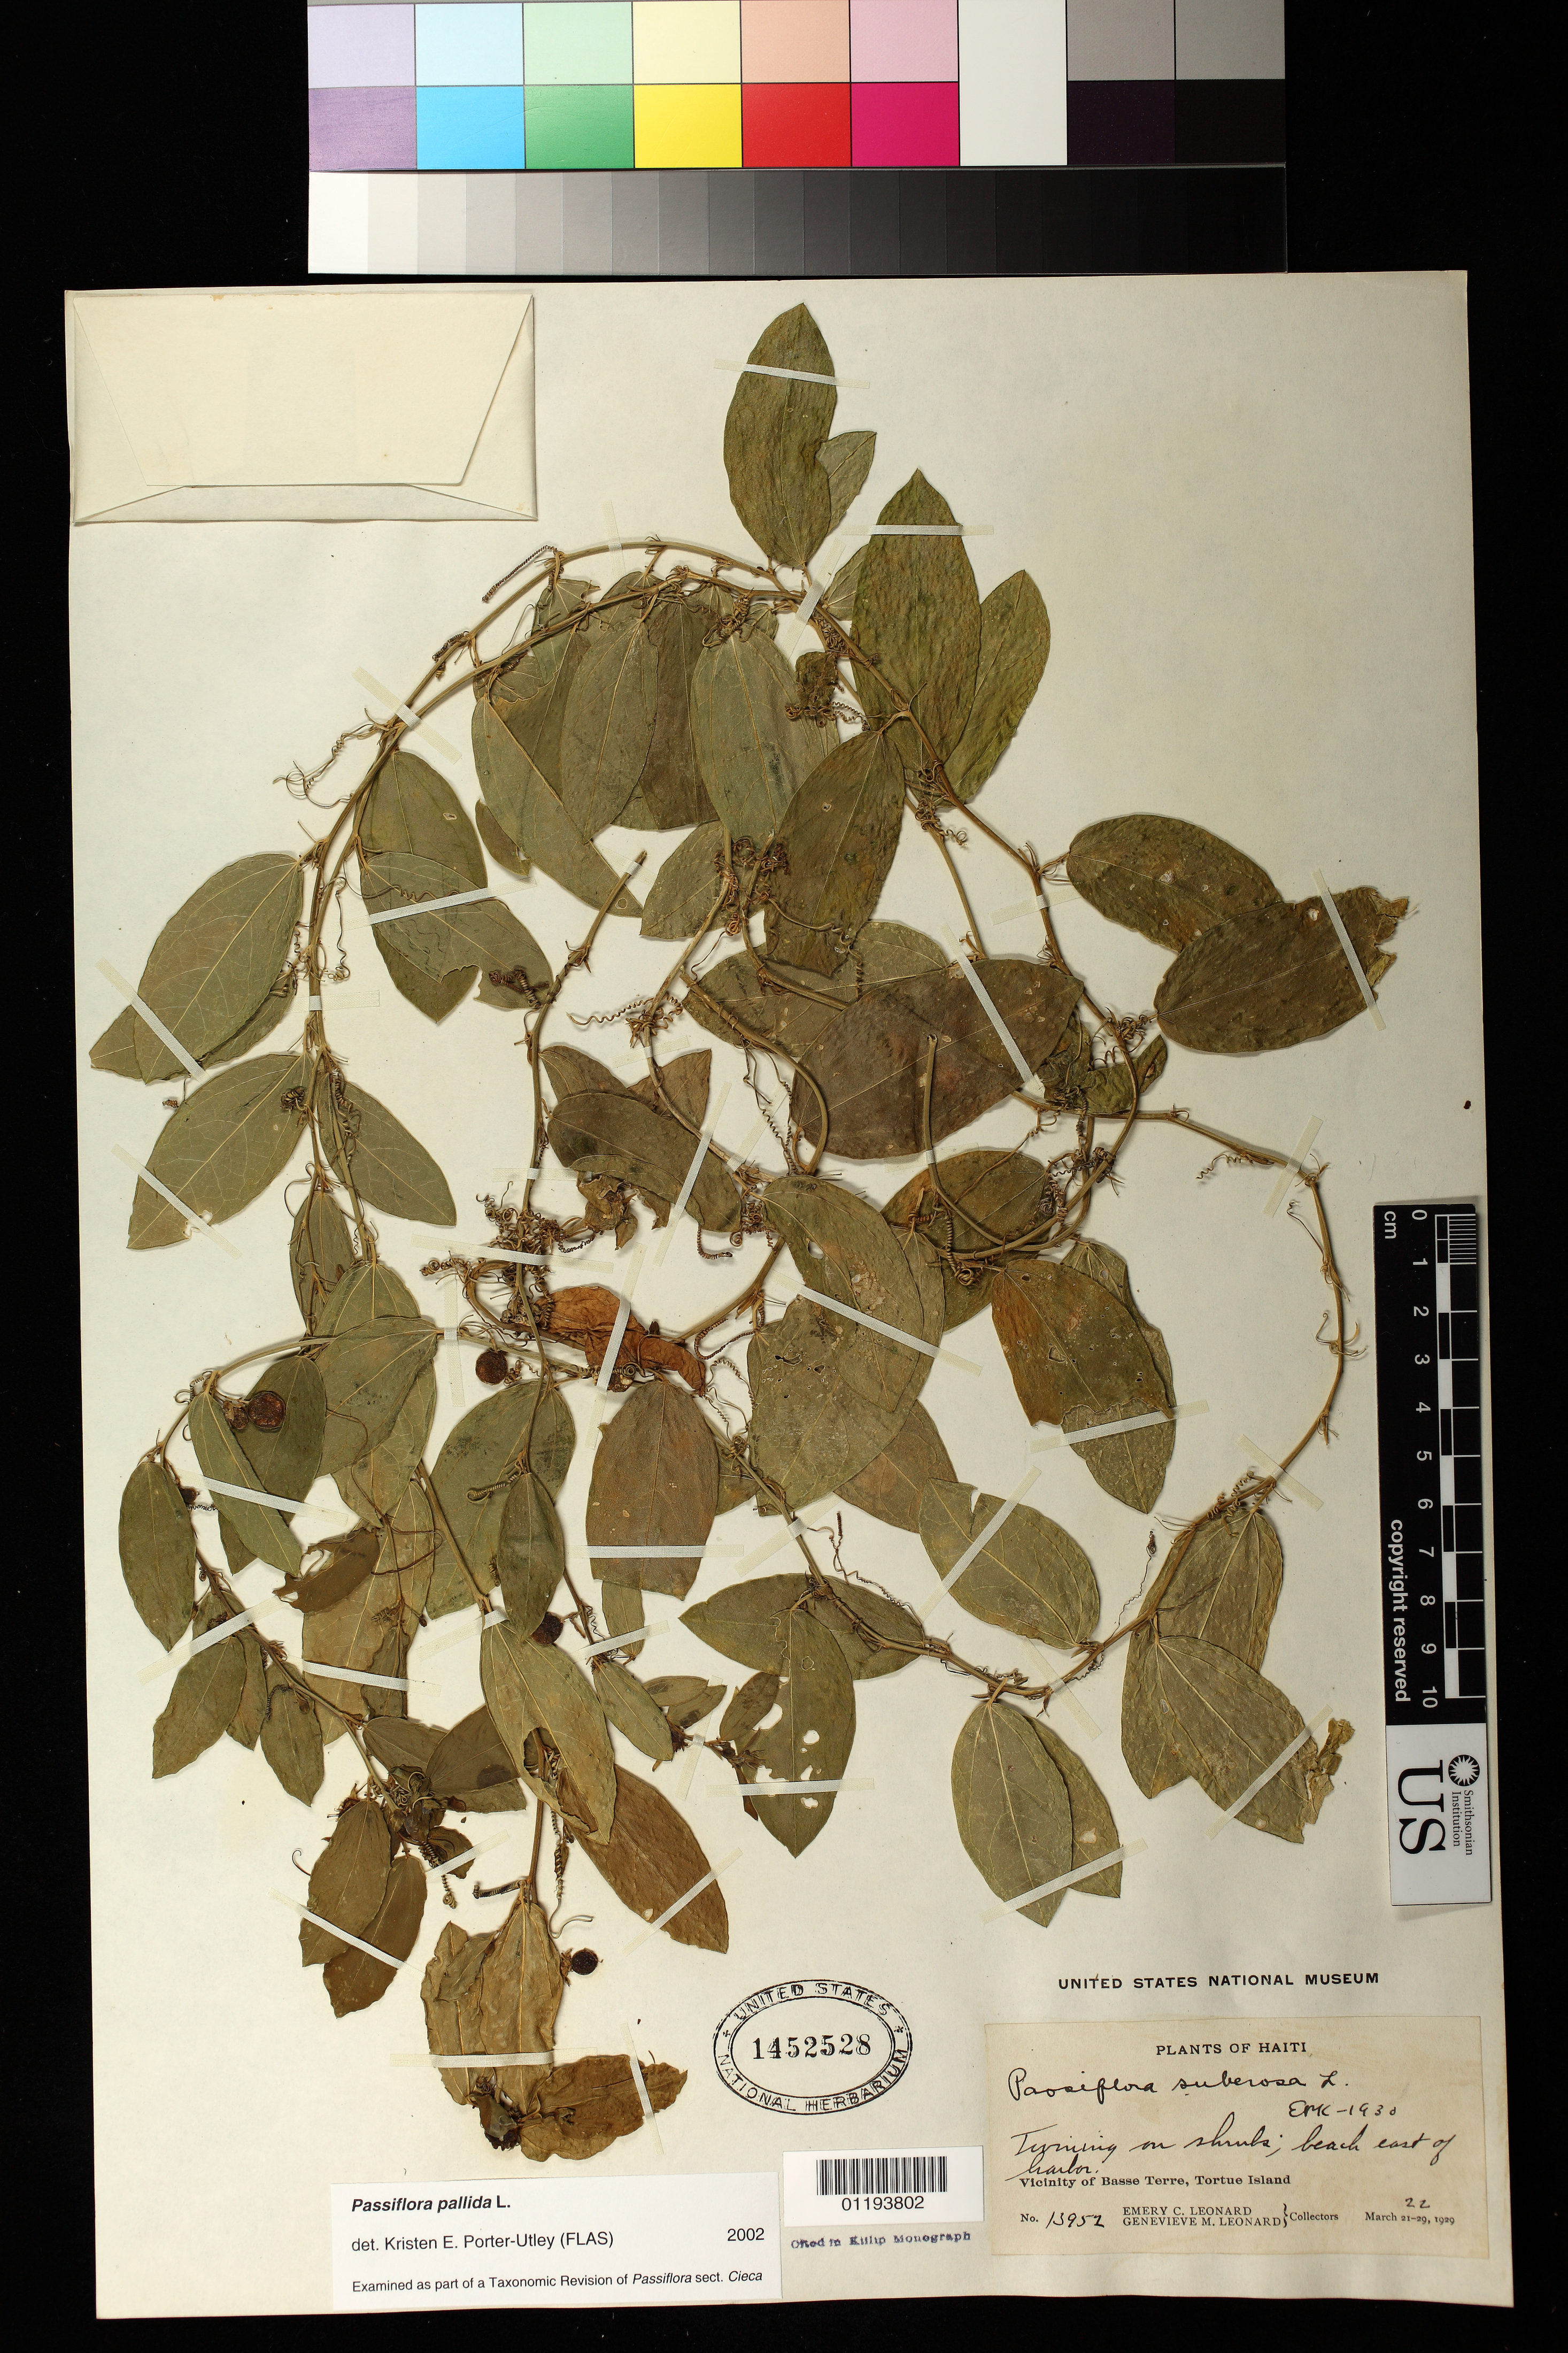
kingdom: Plantae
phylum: Tracheophyta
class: Magnoliopsida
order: Malpighiales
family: Passifloraceae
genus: Passiflora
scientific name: Passiflora pallida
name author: L.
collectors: E. C. Leonard & G. M. Leonard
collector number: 13952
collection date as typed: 1929 Mar 21 1929 Mar 29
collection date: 1929-03-21/1929-03-29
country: Haiti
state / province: Nord-Ouest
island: Hispaniola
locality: Vicinity of Basse Terre, Tortue Island, beach east of harbor.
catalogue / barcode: US 1452528